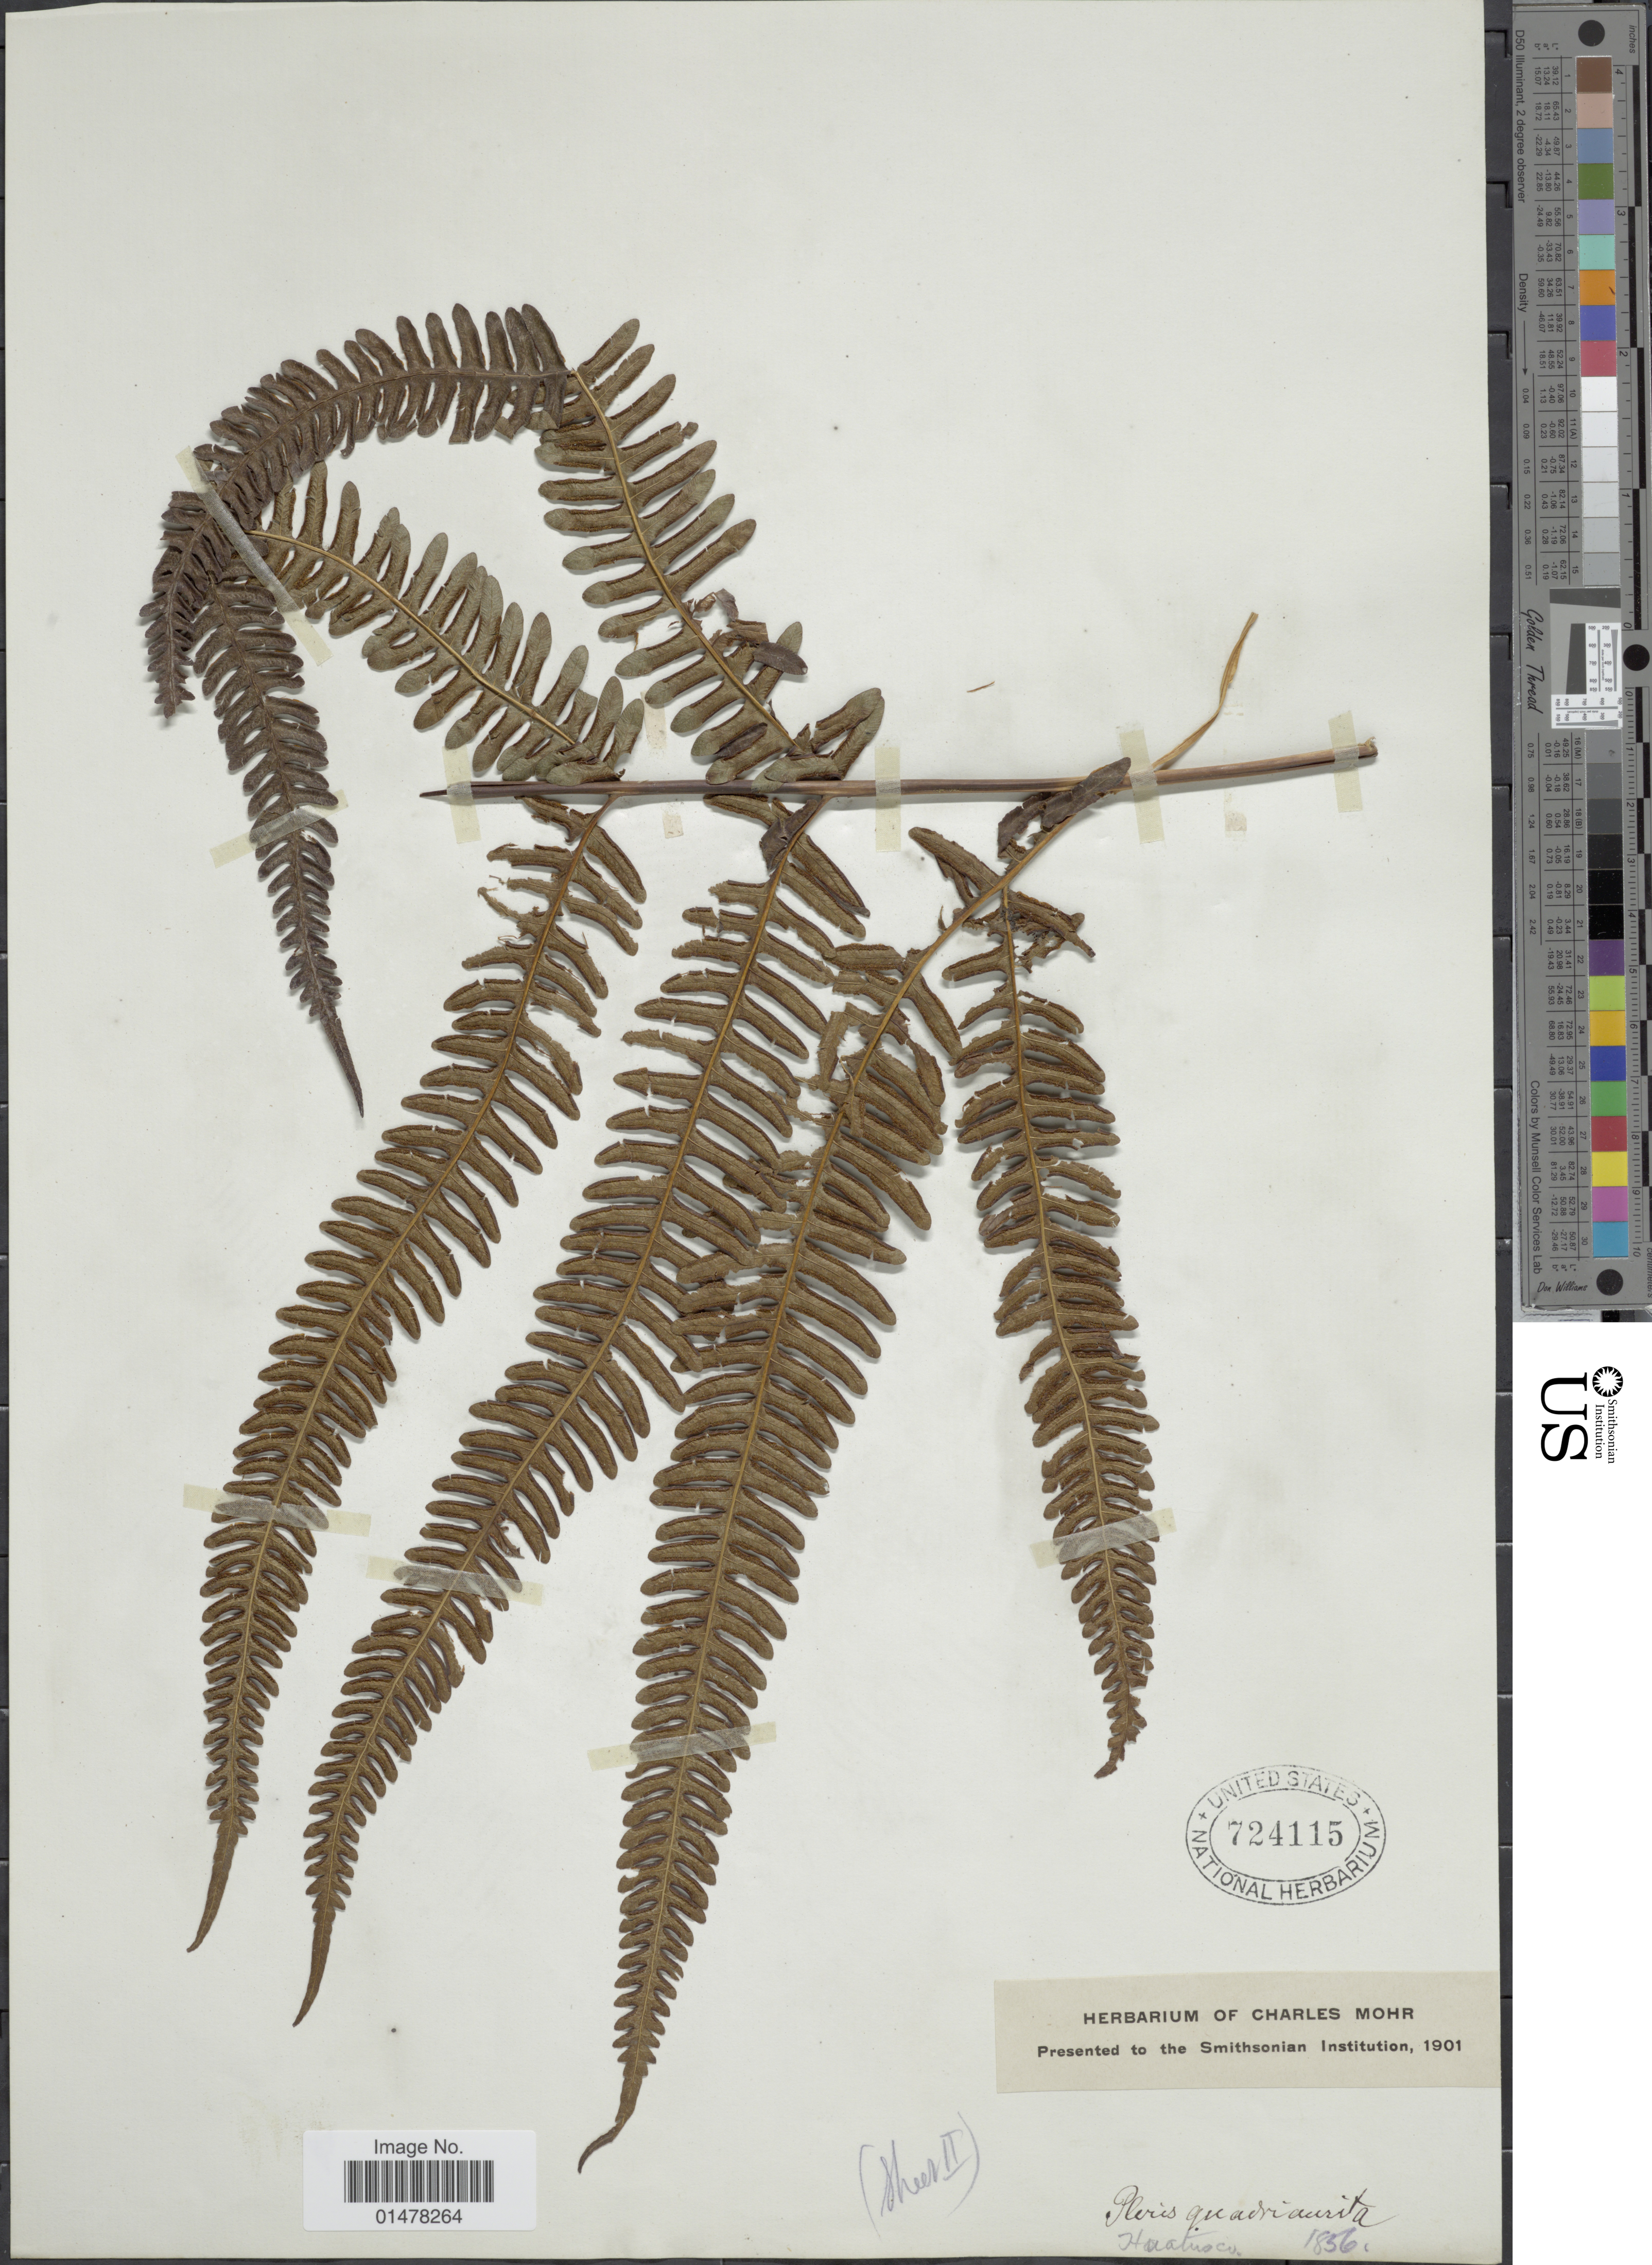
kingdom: Plantae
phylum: Tracheophyta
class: Polypodiopsida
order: Polypodiales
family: Pteridaceae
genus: Pteris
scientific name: Pteris quadriaurita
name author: Retz.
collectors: ex herb. C. Mohr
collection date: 1836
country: Mexico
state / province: Veracruz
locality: Huatusco [unsure placement]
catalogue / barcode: US 724115